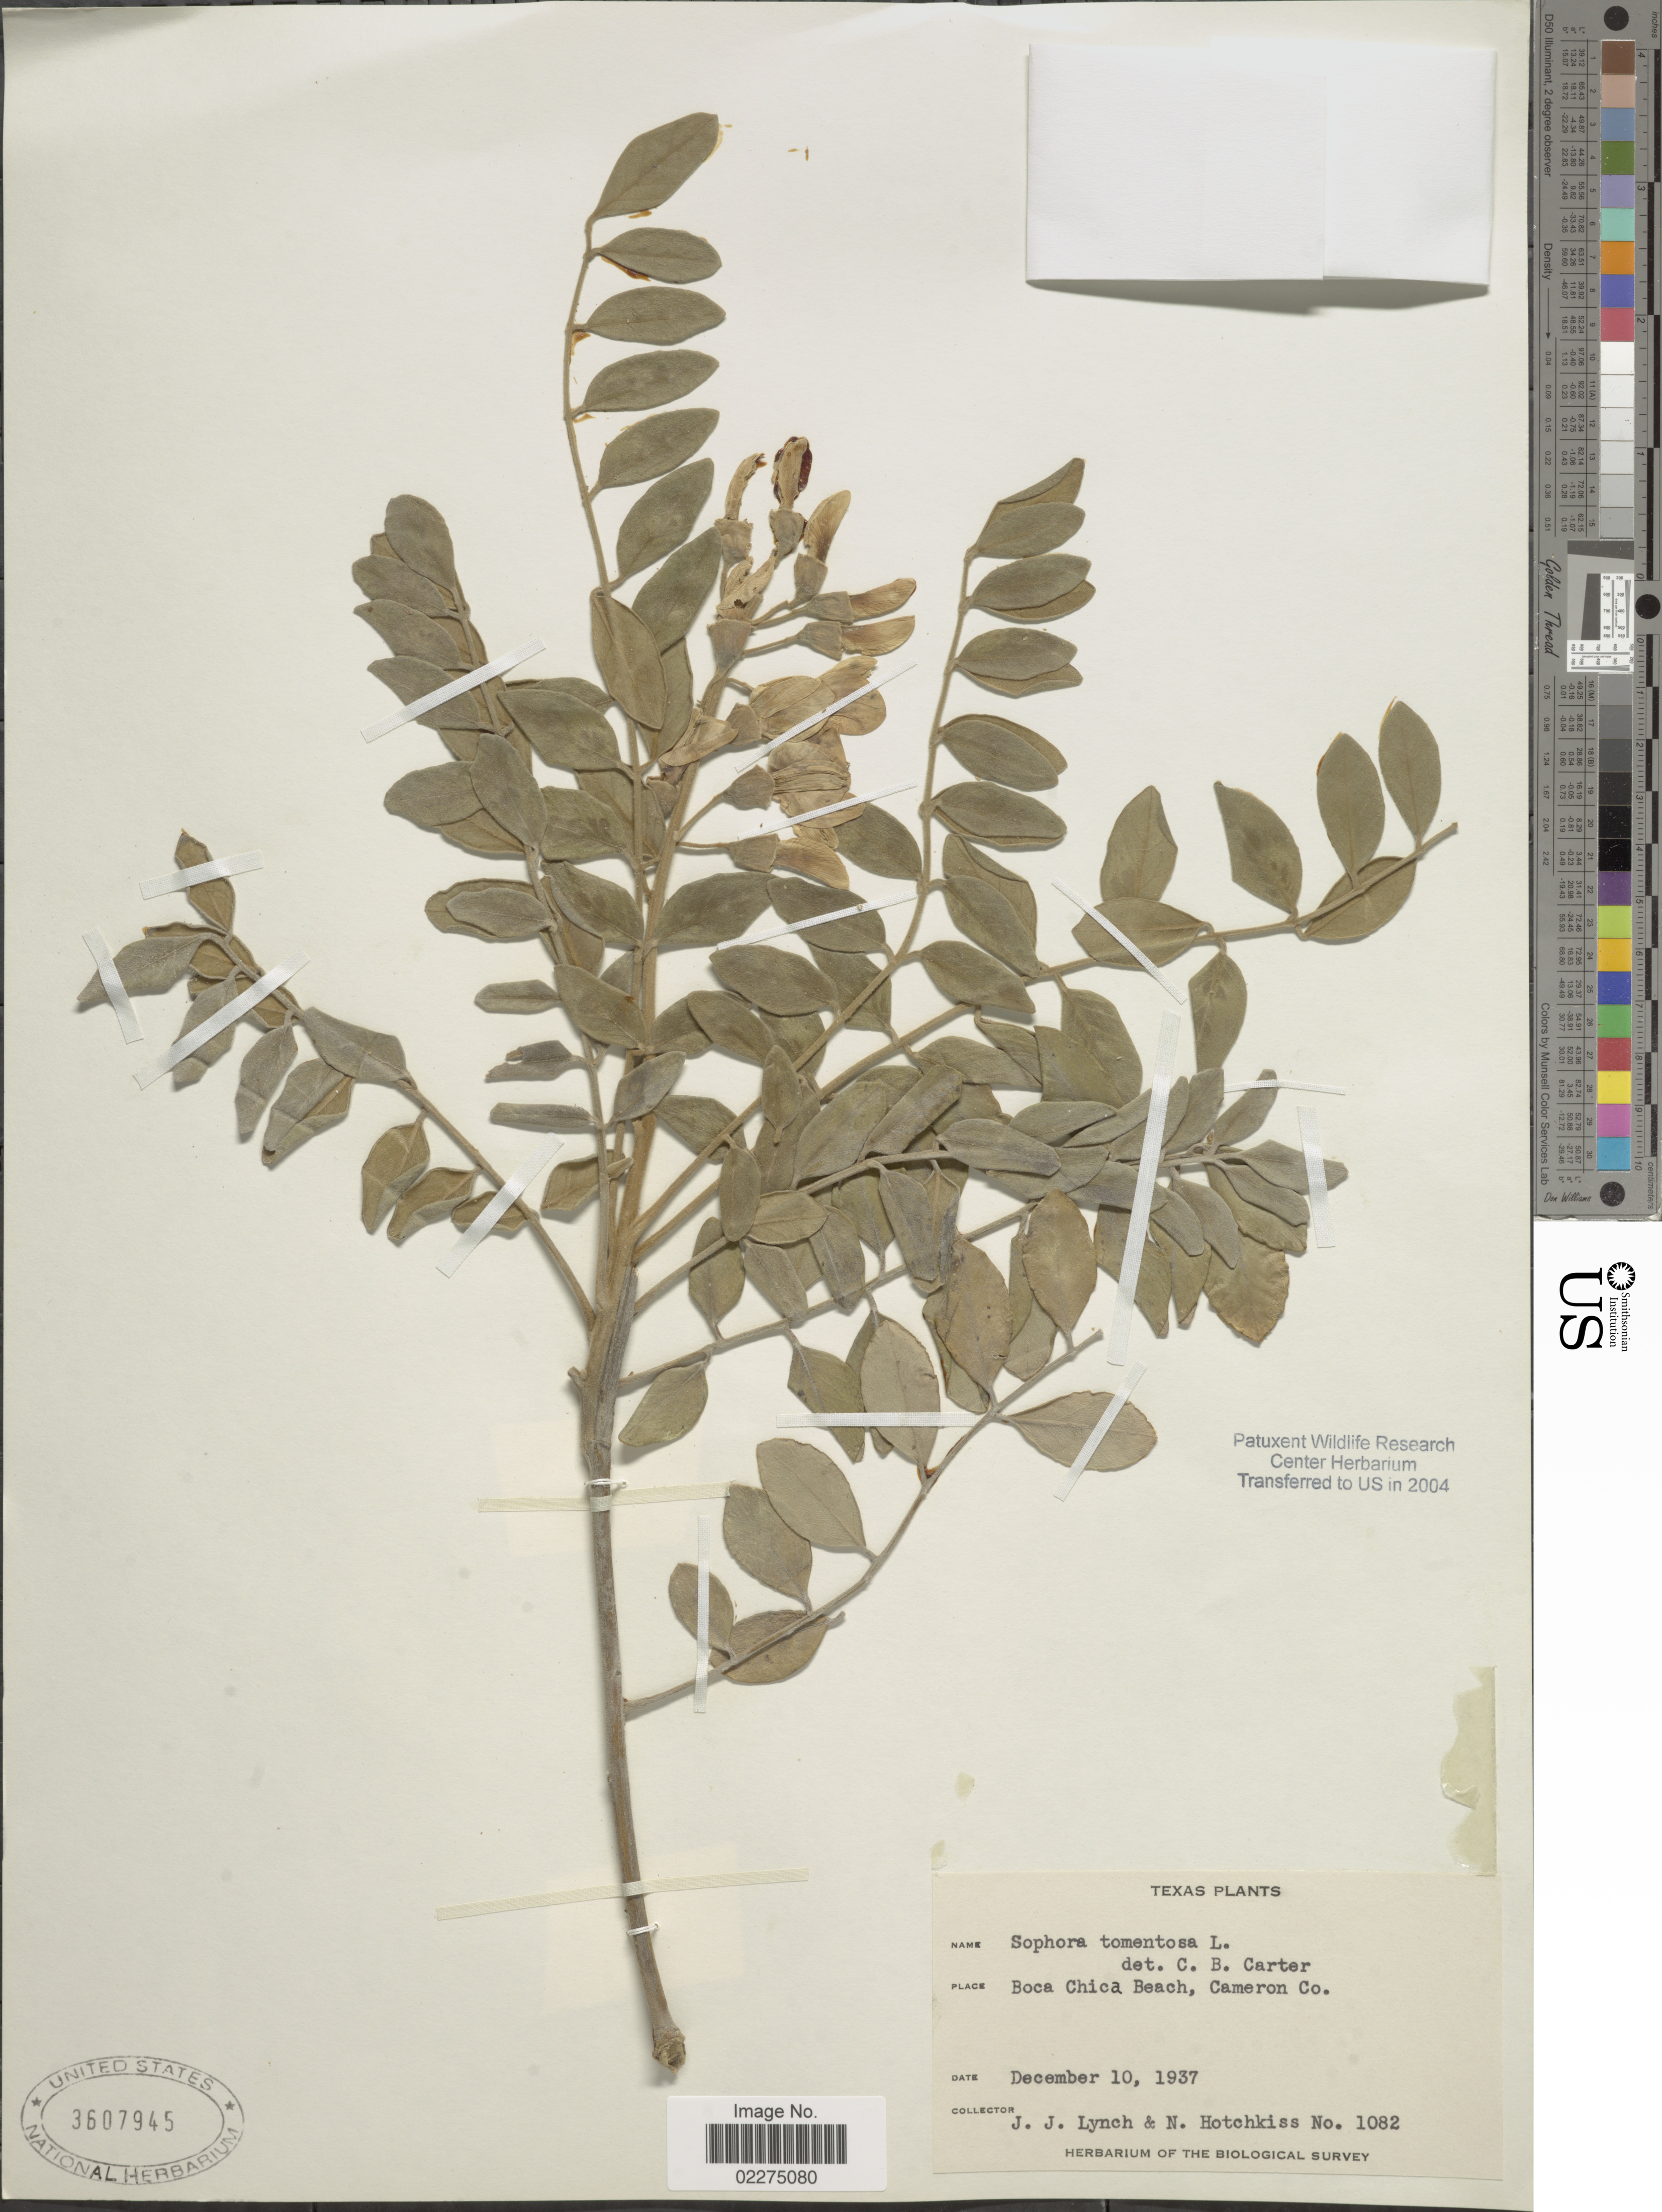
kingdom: Plantae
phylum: Tracheophyta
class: Magnoliopsida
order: Fabales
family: Fabaceae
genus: Sophora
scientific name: Sophora tomentosa var. occidentalis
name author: L.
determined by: Strong, Mark T., (BOT), Smithsonian Institution - National Museum of Natural History (UNITED STATES)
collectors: J. Lynch & N. Hotchkiss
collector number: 1082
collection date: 1937-12-10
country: United States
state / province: Texas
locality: Boca Chica Beach, Cameron Co.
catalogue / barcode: US 3607945